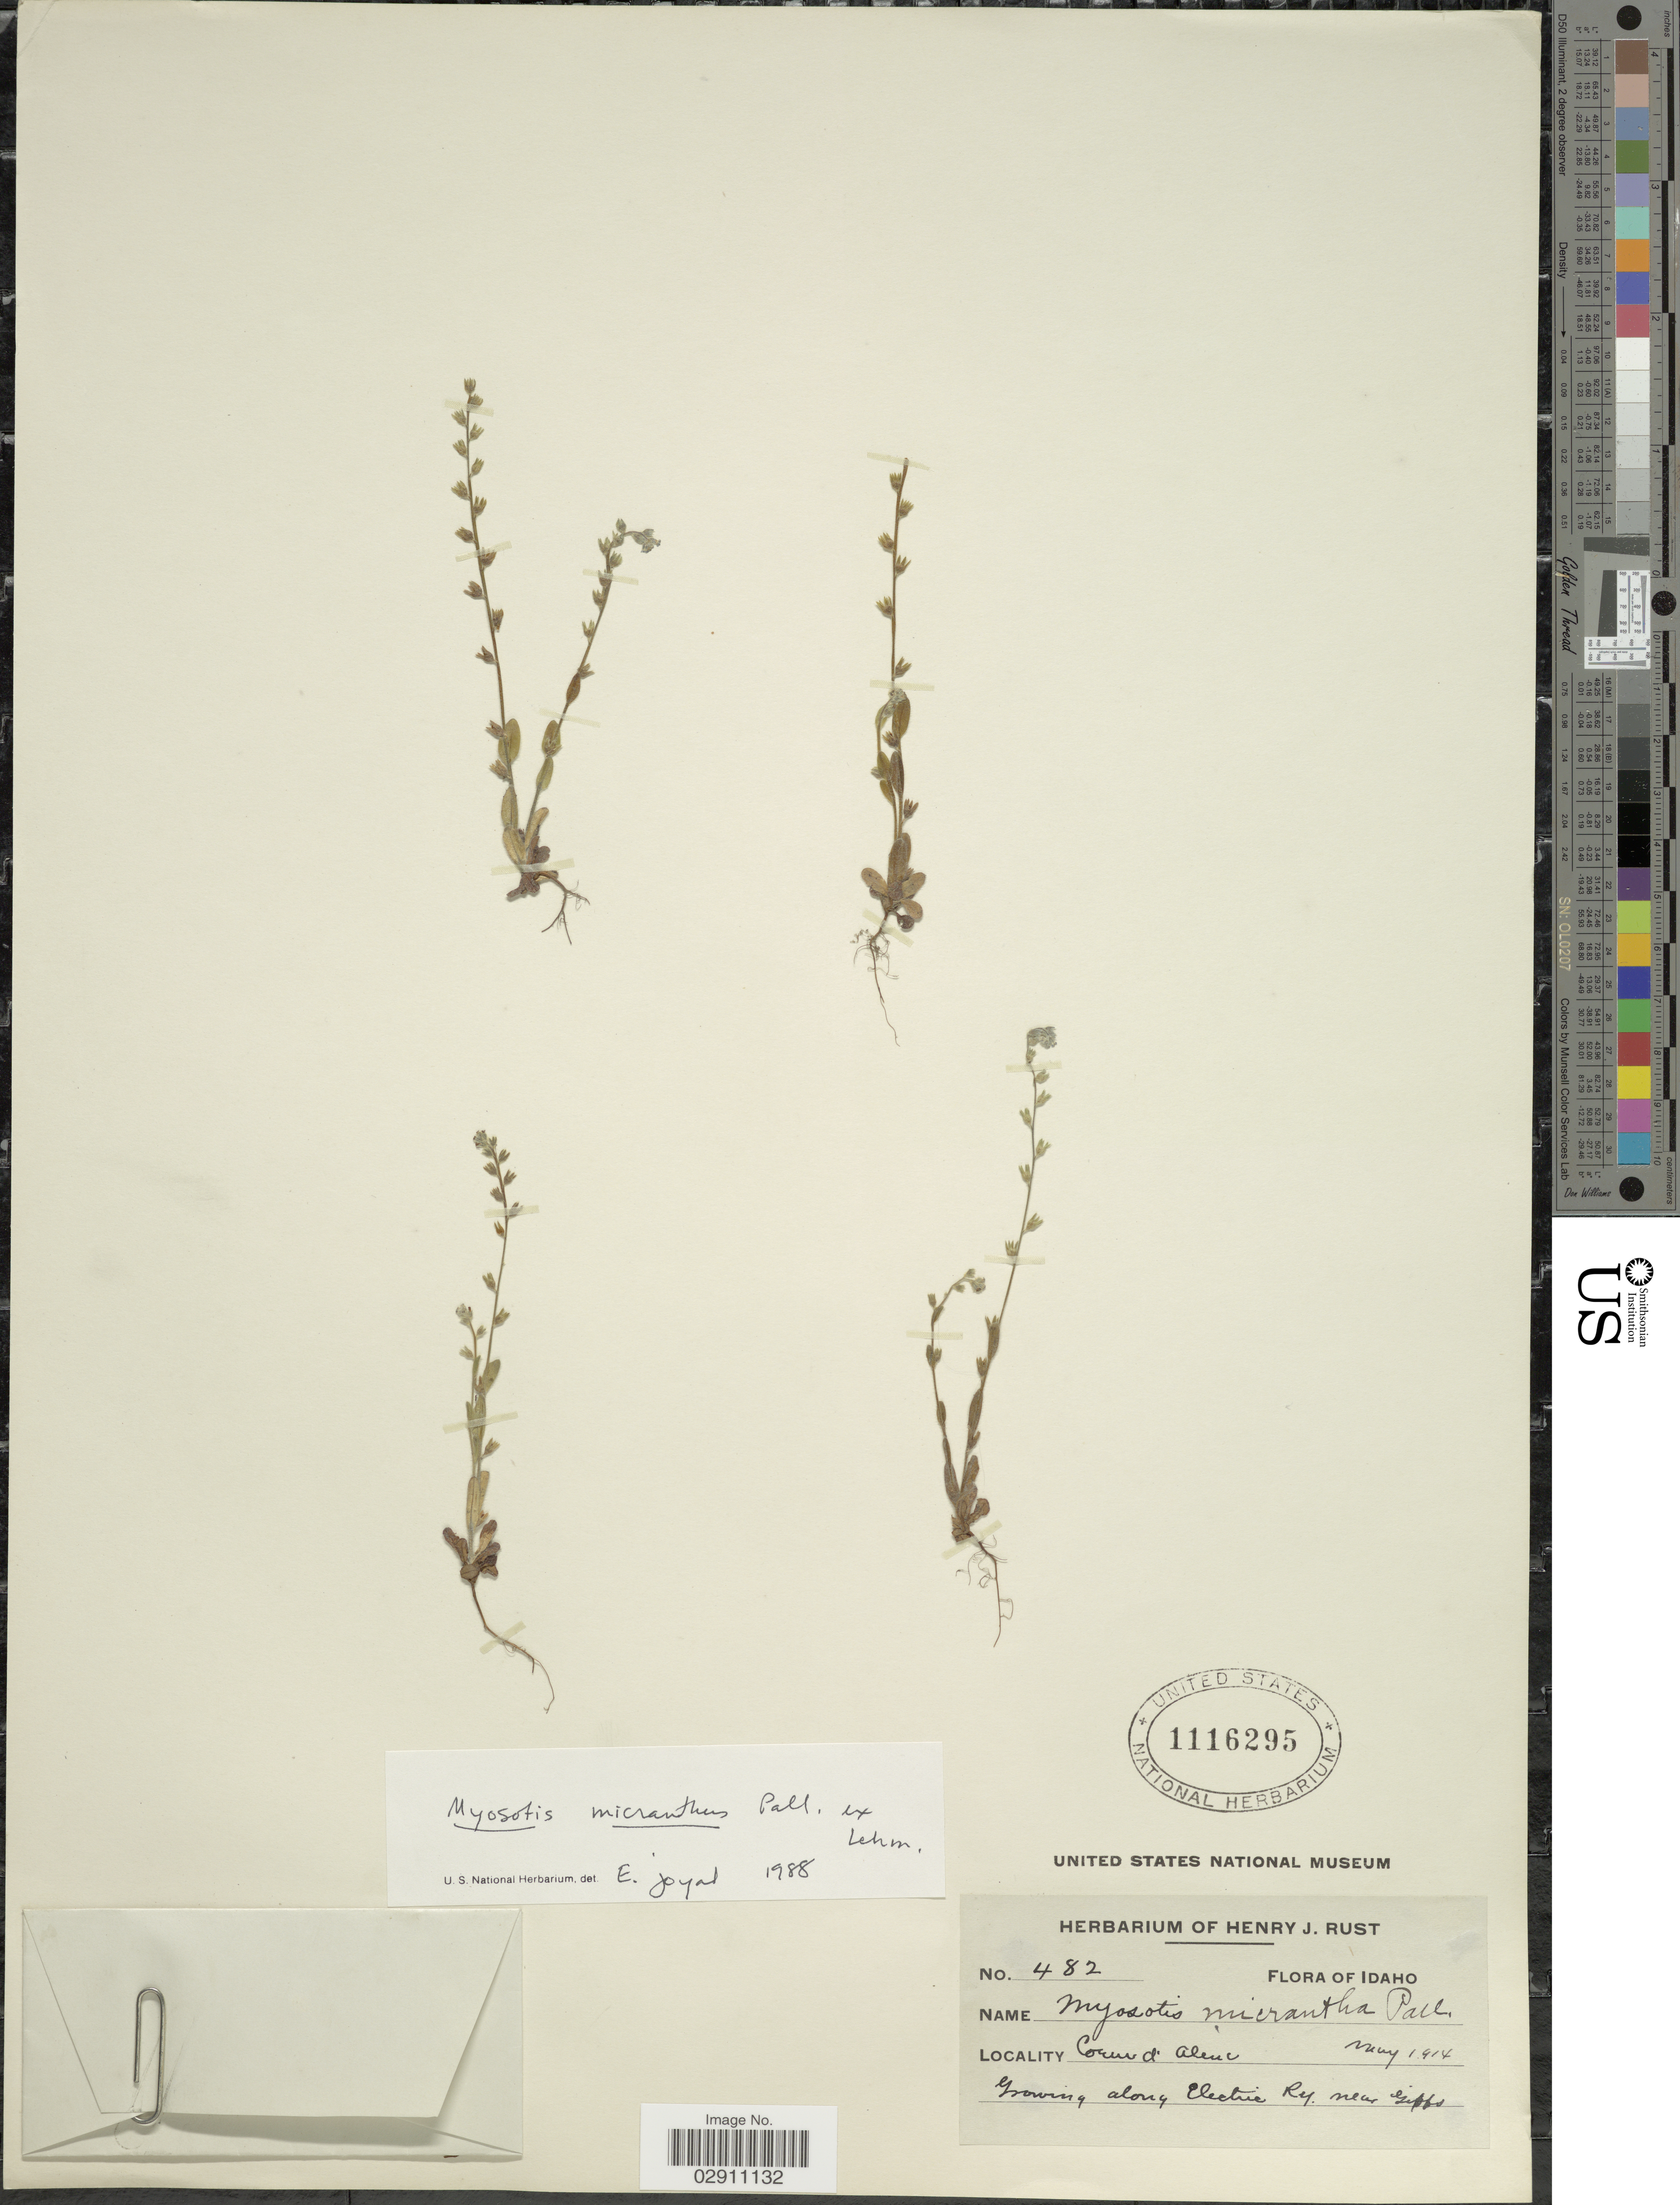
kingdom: Plantae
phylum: Tracheophyta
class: Magnoliopsida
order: Boraginales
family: Boraginaceae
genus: Myosotis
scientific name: Myosotis stricta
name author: Link ex Roem. & Schult.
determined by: Goldman, Doug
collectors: ex herb. Henry J. Rust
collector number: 482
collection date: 1914-05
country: United States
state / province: Idaho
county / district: Kootenai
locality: Coeur d'Alene. Growing along Electric Ry. near Giffs.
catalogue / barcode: US 1116295